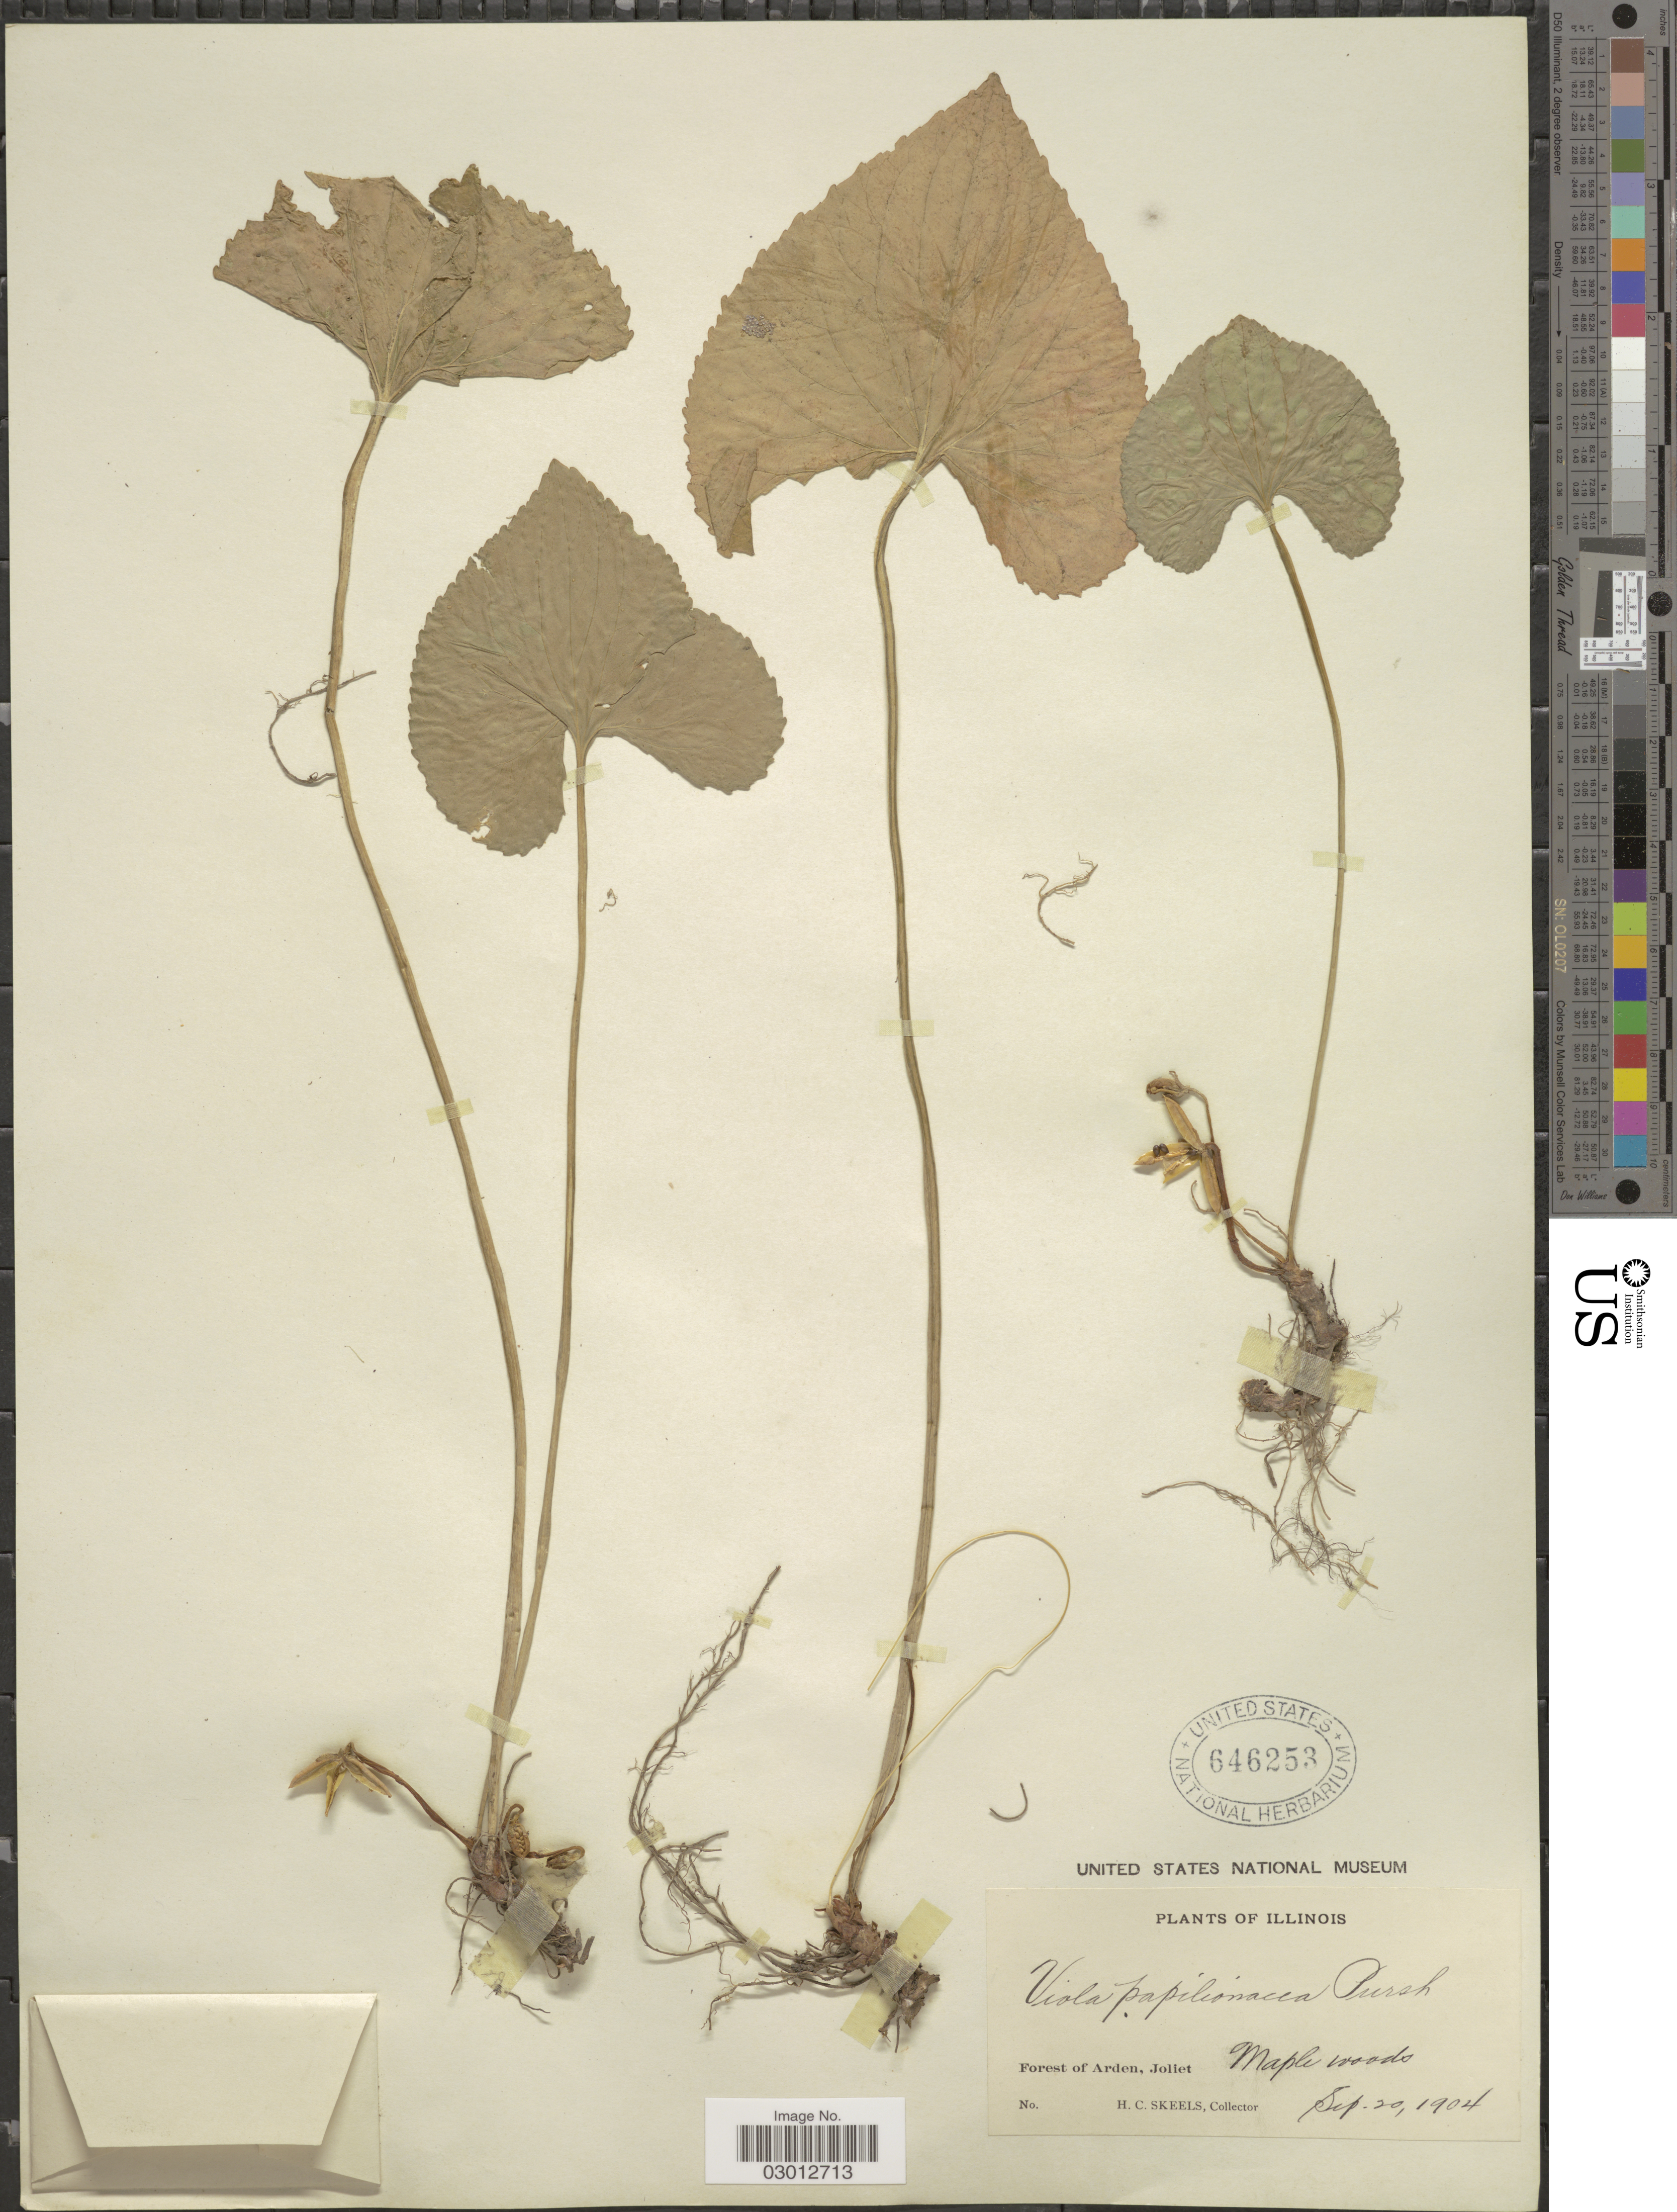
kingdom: Plantae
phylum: Tracheophyta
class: Magnoliopsida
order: Malpighiales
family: Violaceae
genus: Viola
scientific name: Viola papilionacea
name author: Pursh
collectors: H. Skeels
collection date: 1904-09-20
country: United States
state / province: Illinois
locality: Forest of Arden, Joliet, Maple woods.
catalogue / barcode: US 646253